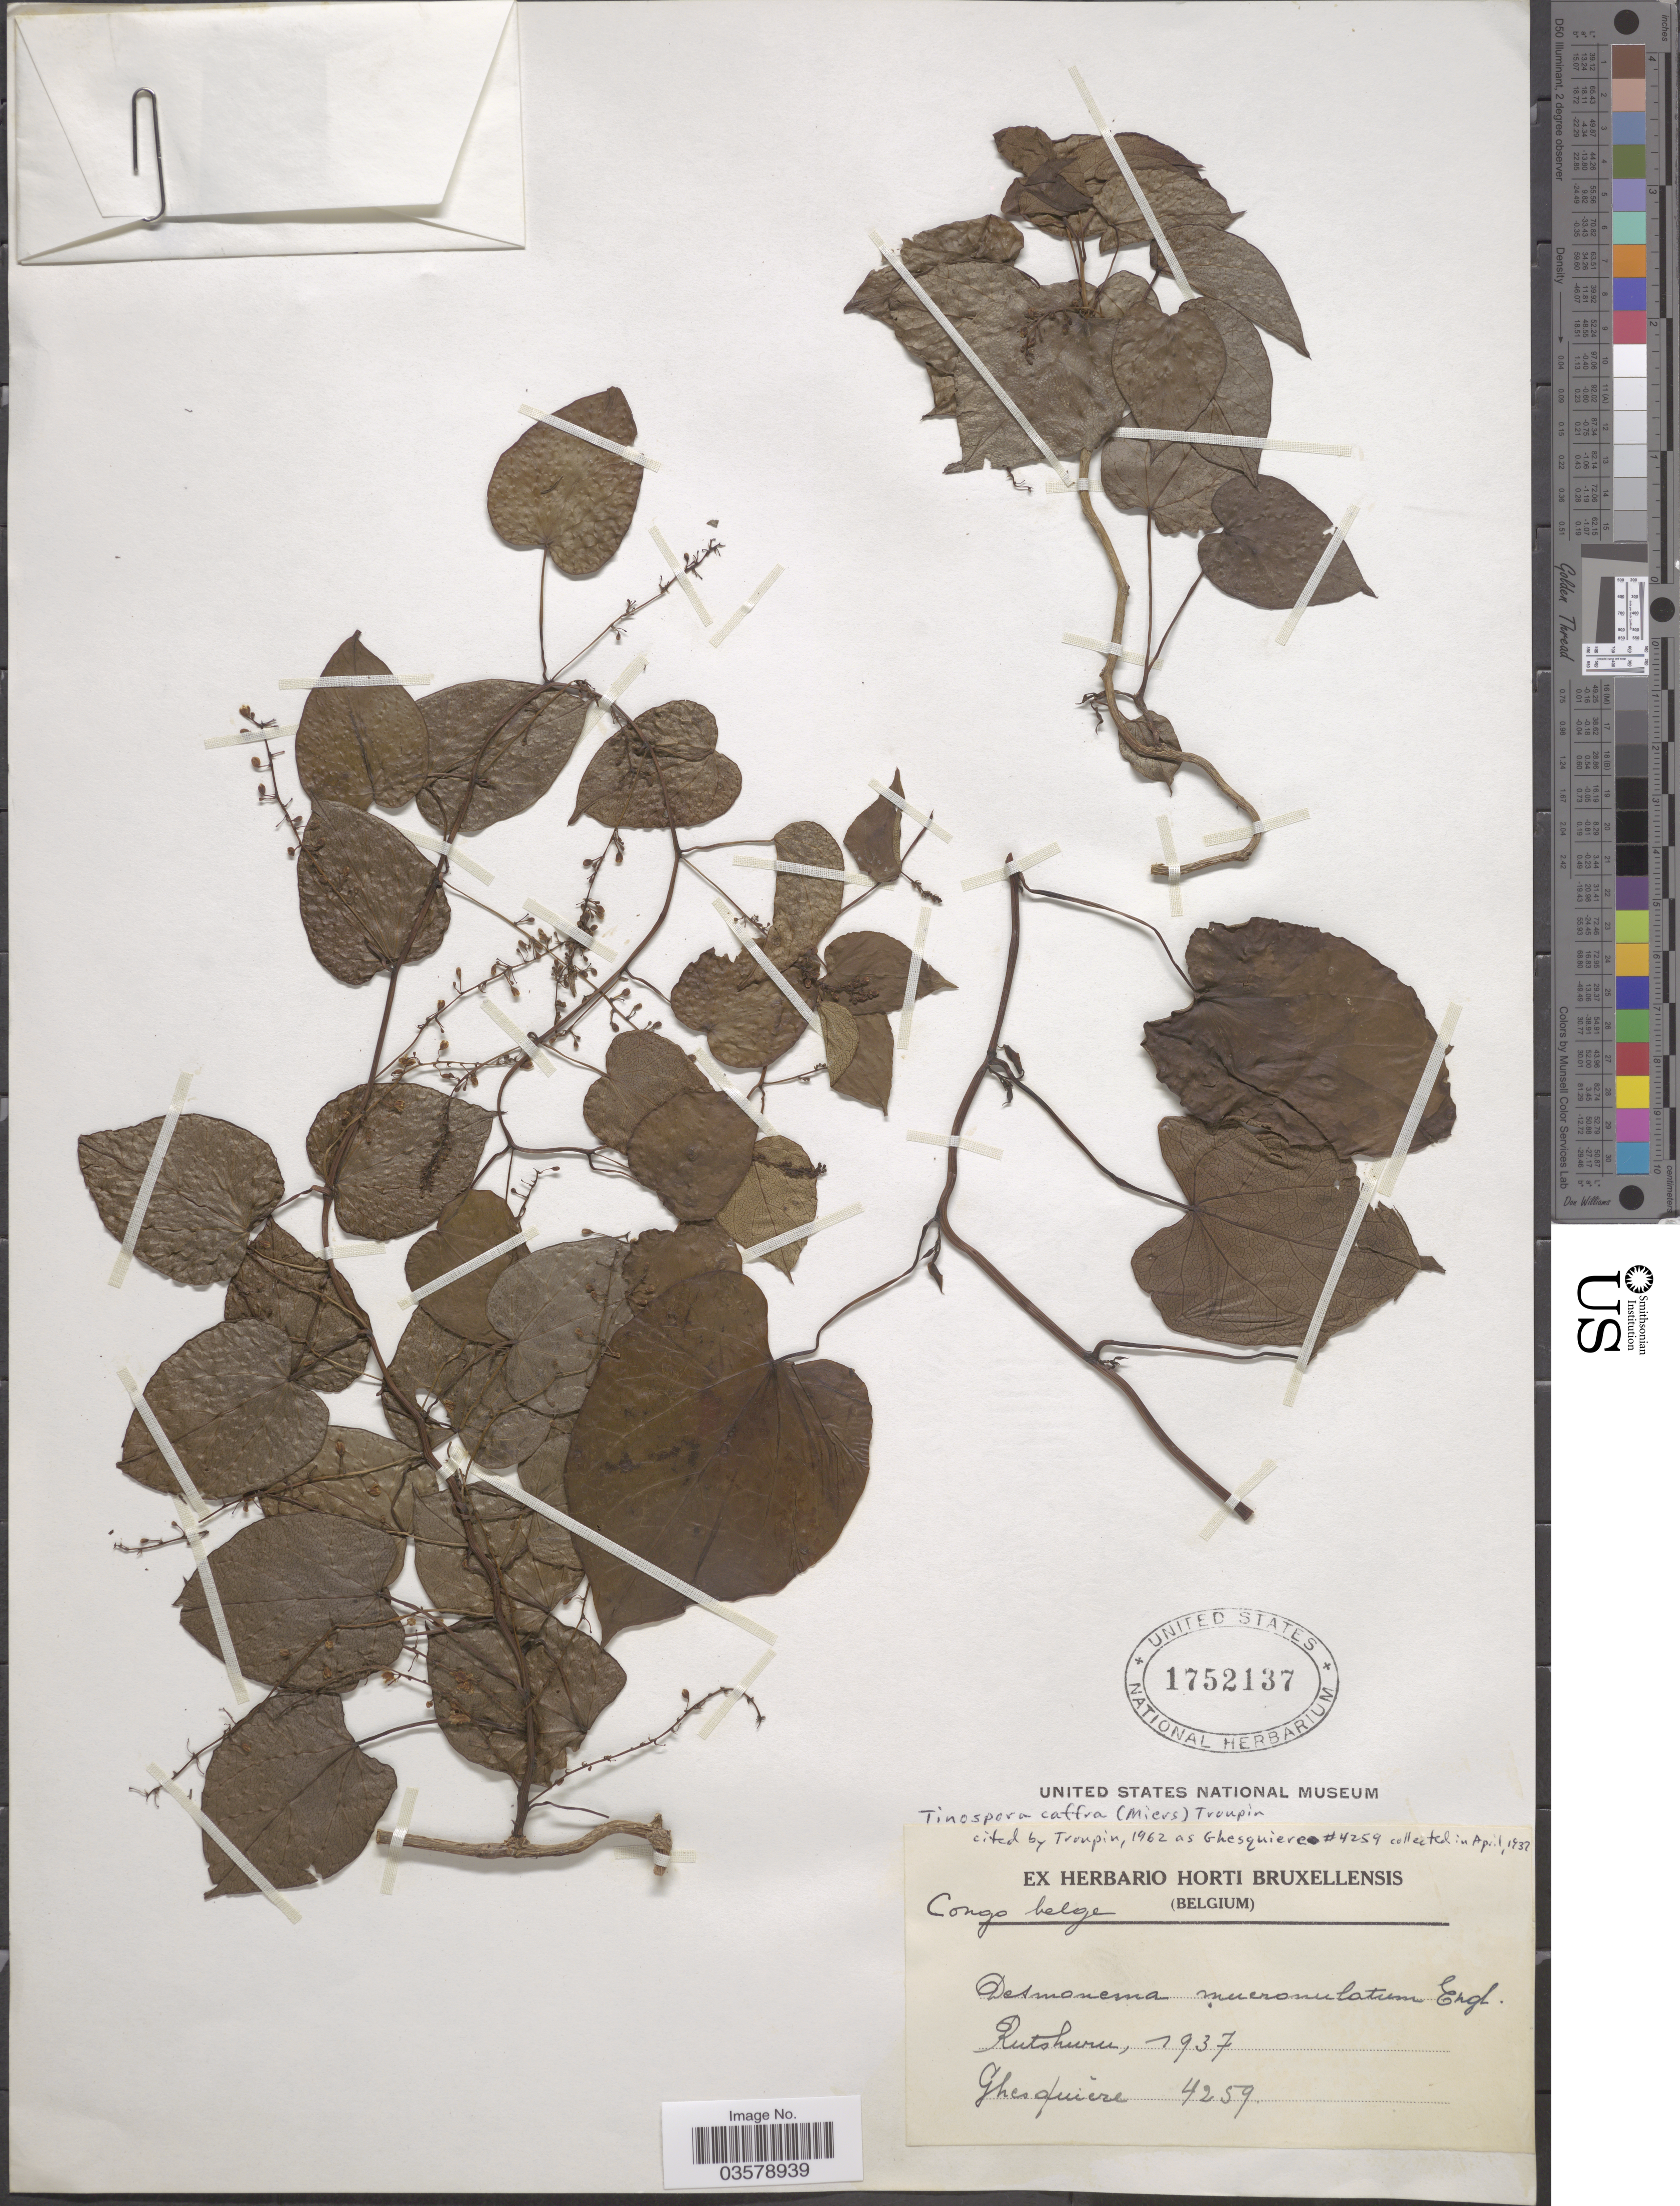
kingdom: Plantae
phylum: Tracheophyta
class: Magnoliopsida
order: Ranunculales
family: Menispermaceae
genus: Hyalosepalum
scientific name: Hyalosepalum caffrum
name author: (Miers) Troupin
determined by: Strong, Mark T., (BOT), Smithsonian Institution - National Museum of Natural History (UNITED STATES)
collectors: Ghesquière.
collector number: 4259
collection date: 1937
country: Congo, Democratic Republic of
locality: Congo Belge. Rutshuru.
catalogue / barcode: US 1752137